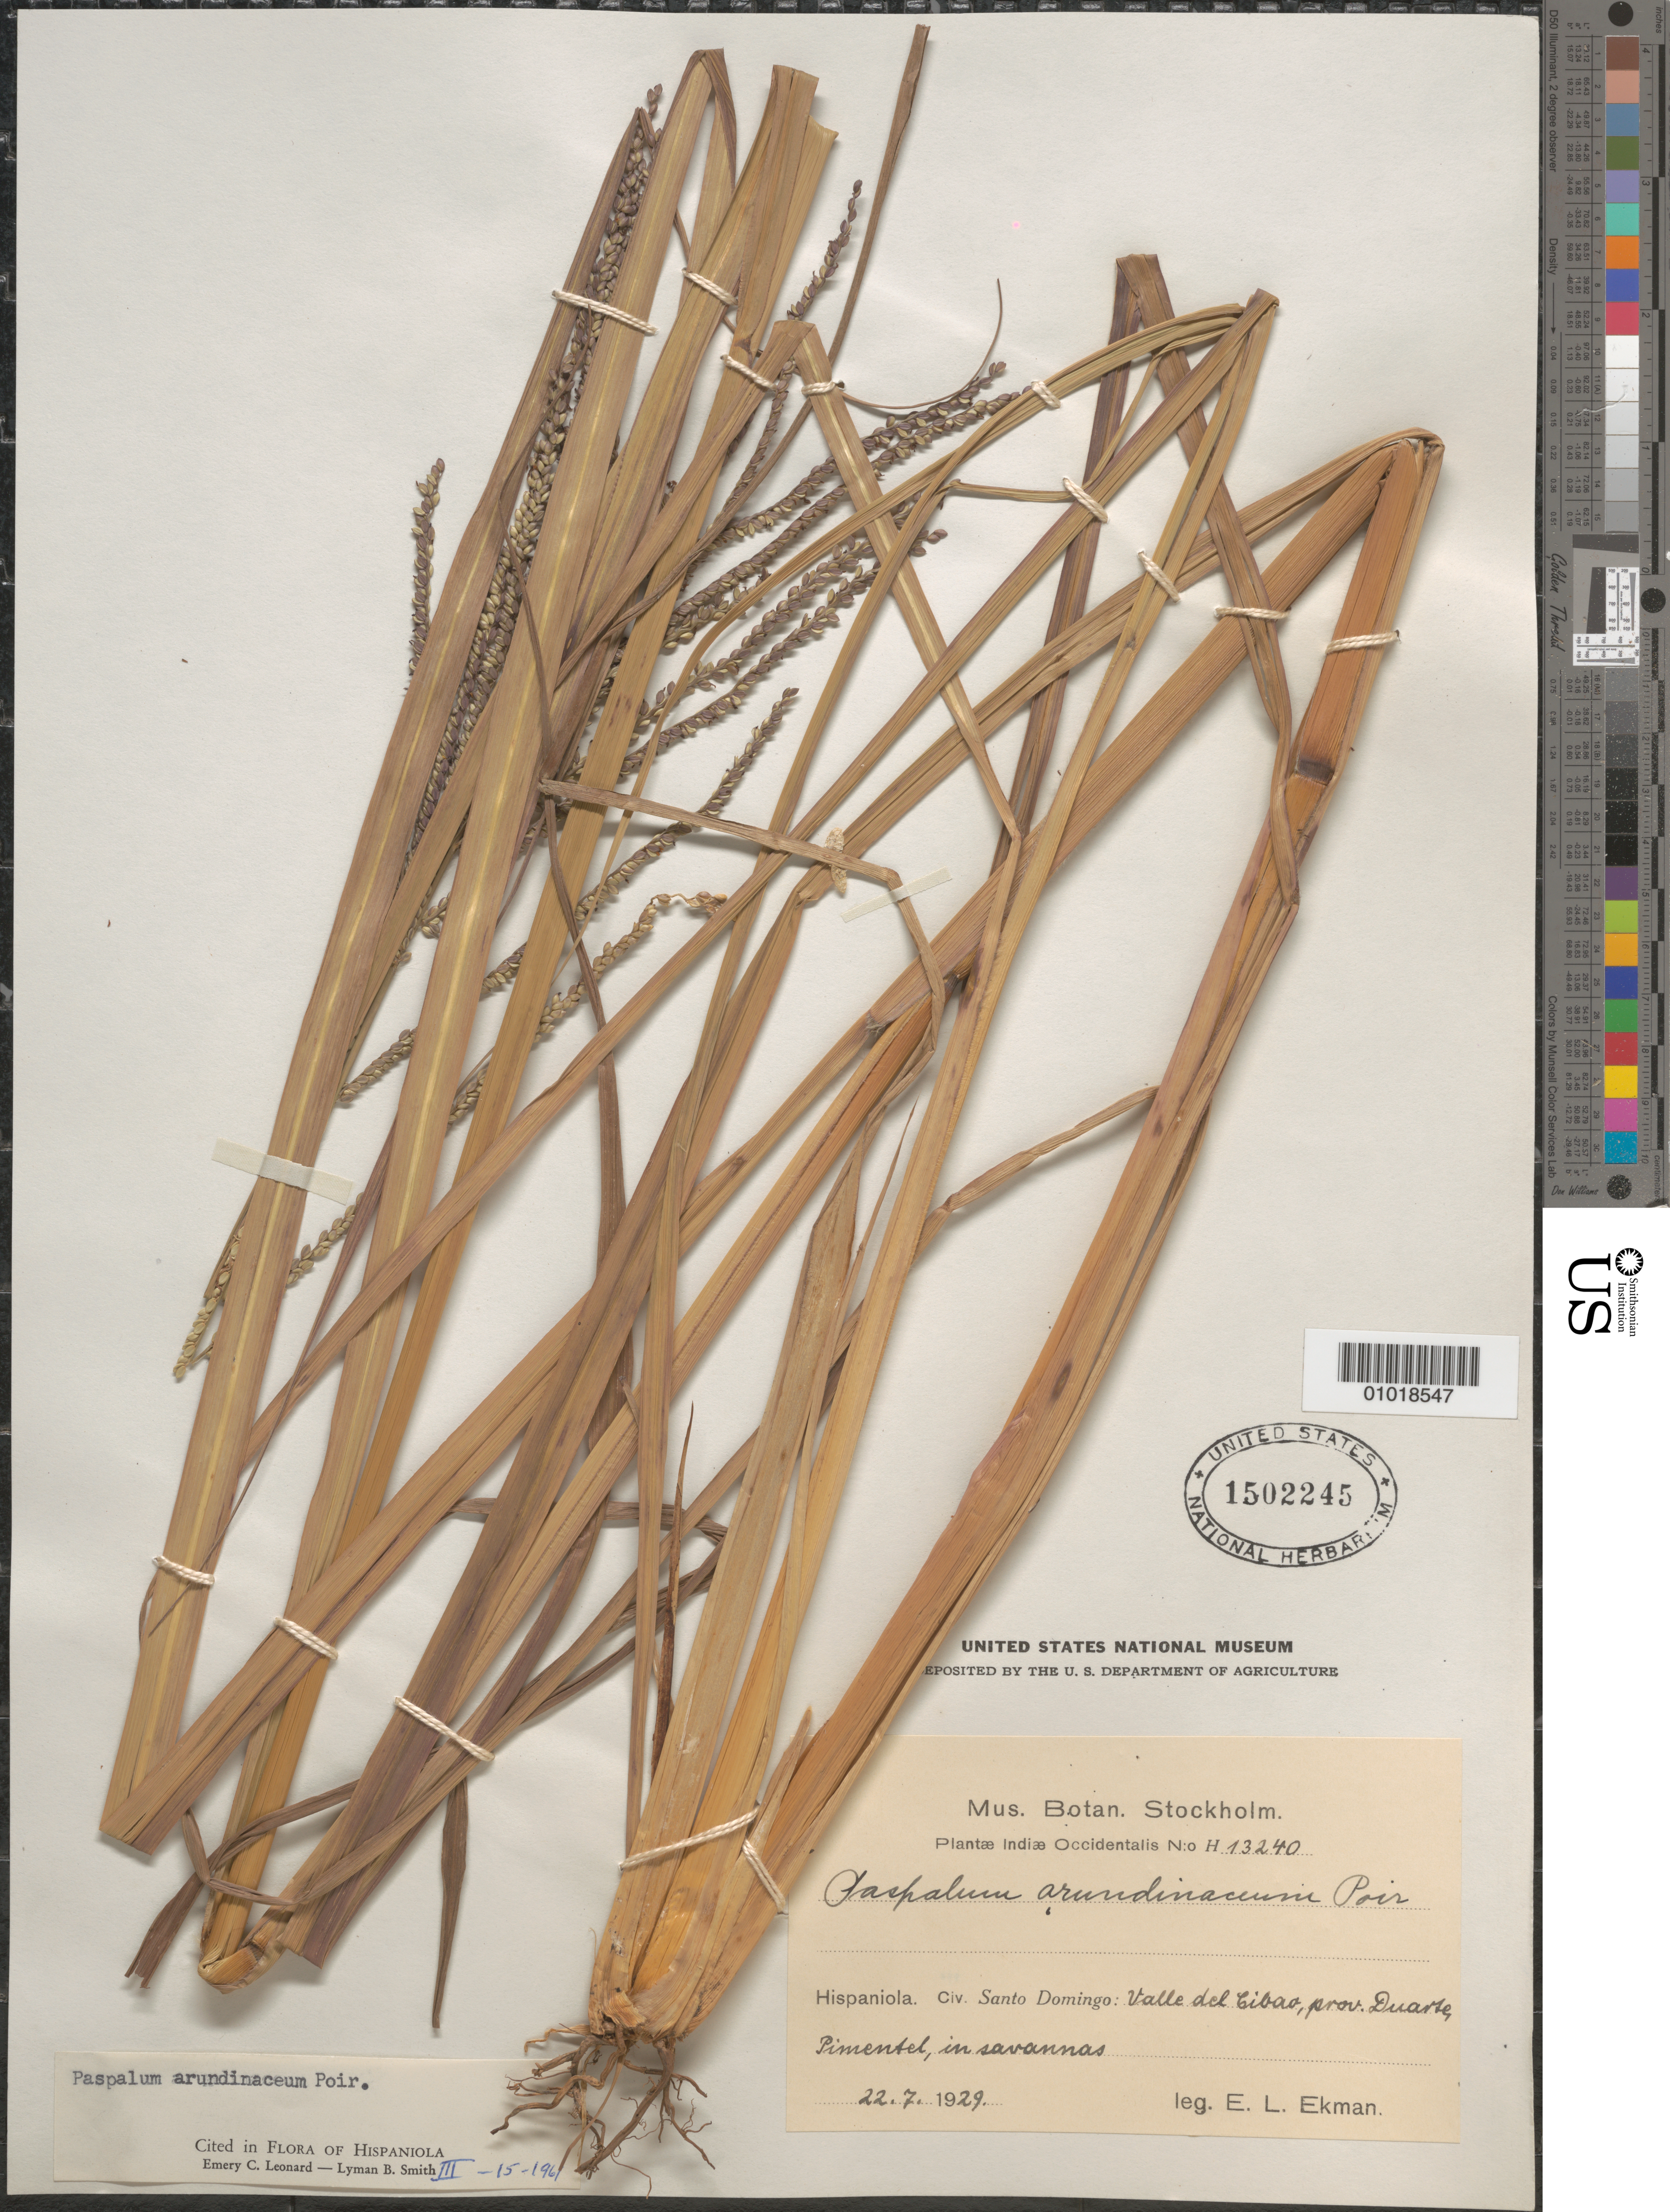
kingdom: Plantae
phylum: Tracheophyta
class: Liliopsida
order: Poales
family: Poaceae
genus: Paspalum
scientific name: Paspalum arundinaceum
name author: Poir.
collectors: E. L. Ekman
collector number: H 13240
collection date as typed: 22 Jul 1929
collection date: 1929-07-22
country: Dominican Republic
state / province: Duarte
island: Hispaniola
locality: Santo Domingo, Valle de Cibao, Pimentel, in savannas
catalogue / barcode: US 1502245